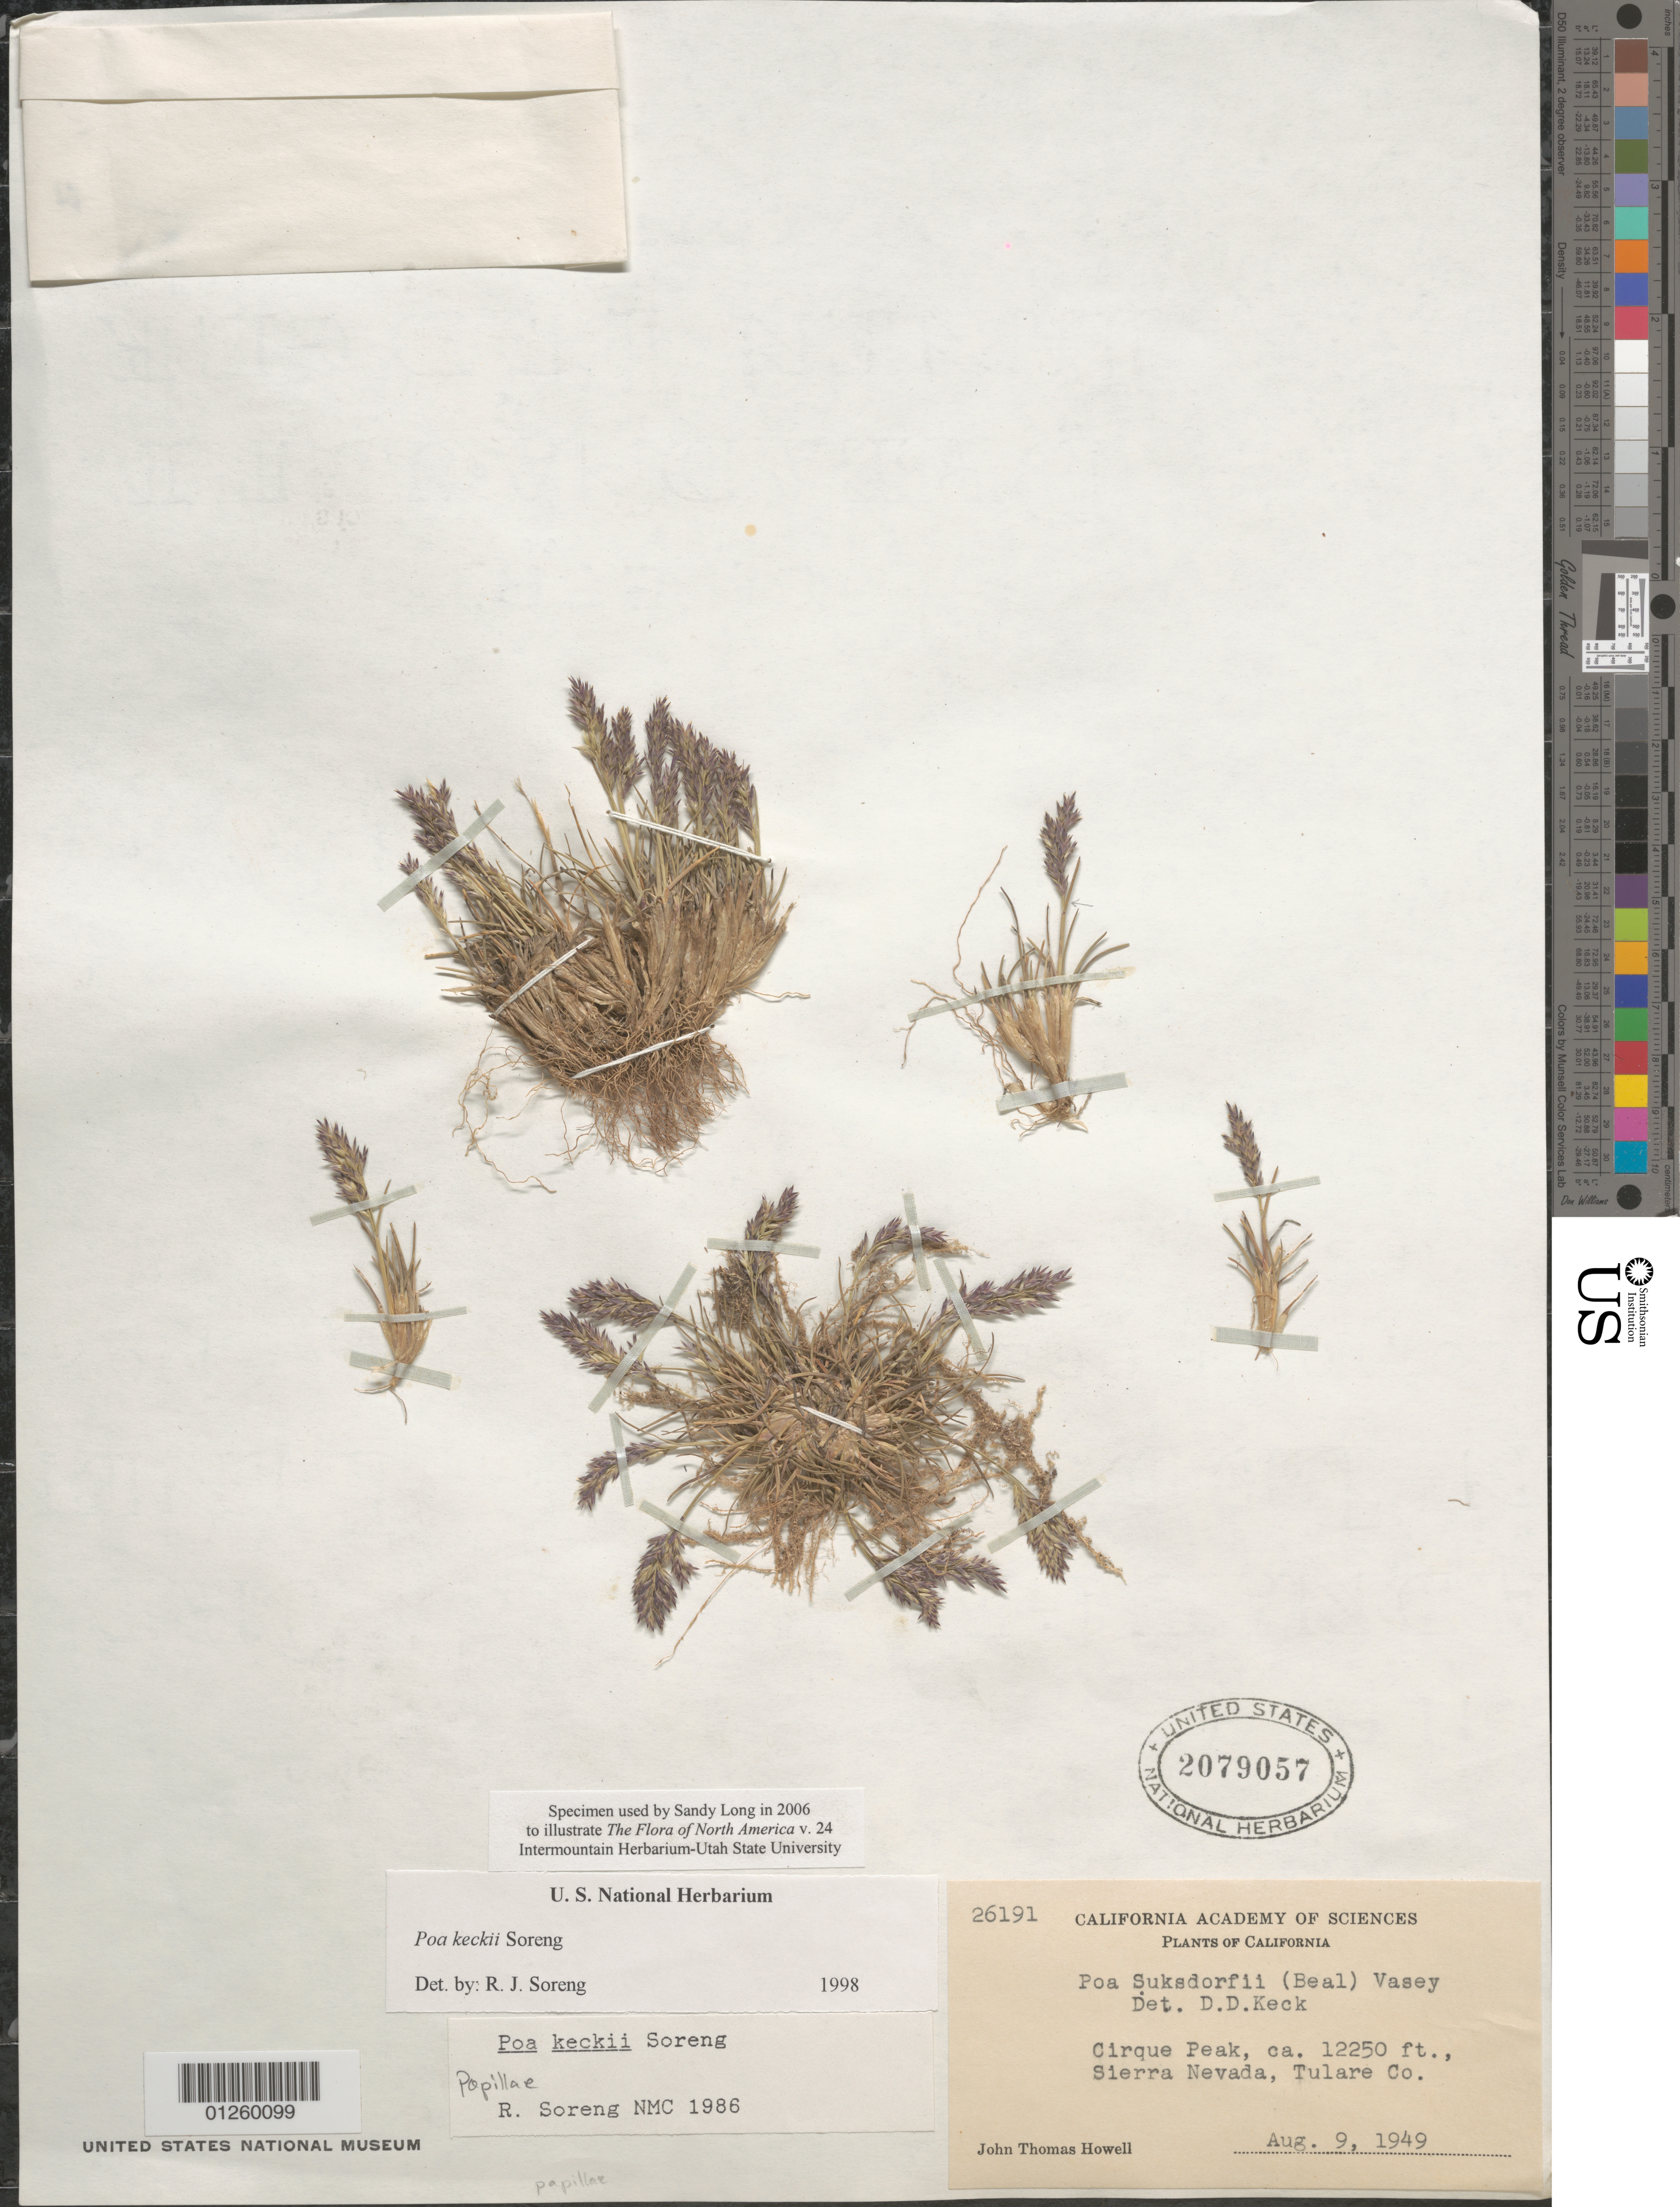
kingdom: Plantae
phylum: Tracheophyta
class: Liliopsida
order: Poales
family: Poaceae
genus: Poa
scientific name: Poa keckii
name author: Soreng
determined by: Soreng, Robert J., Research Associate (BOT), Smithsonian Institution - National Museum of Natural History (UNITED STATES)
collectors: J. T. Howell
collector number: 26191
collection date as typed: Aug. 9, 1949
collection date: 1949-08-09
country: United States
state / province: California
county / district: Tulare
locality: Cirque Peak, Sierra Nevada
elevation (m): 3734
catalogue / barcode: US 2079057